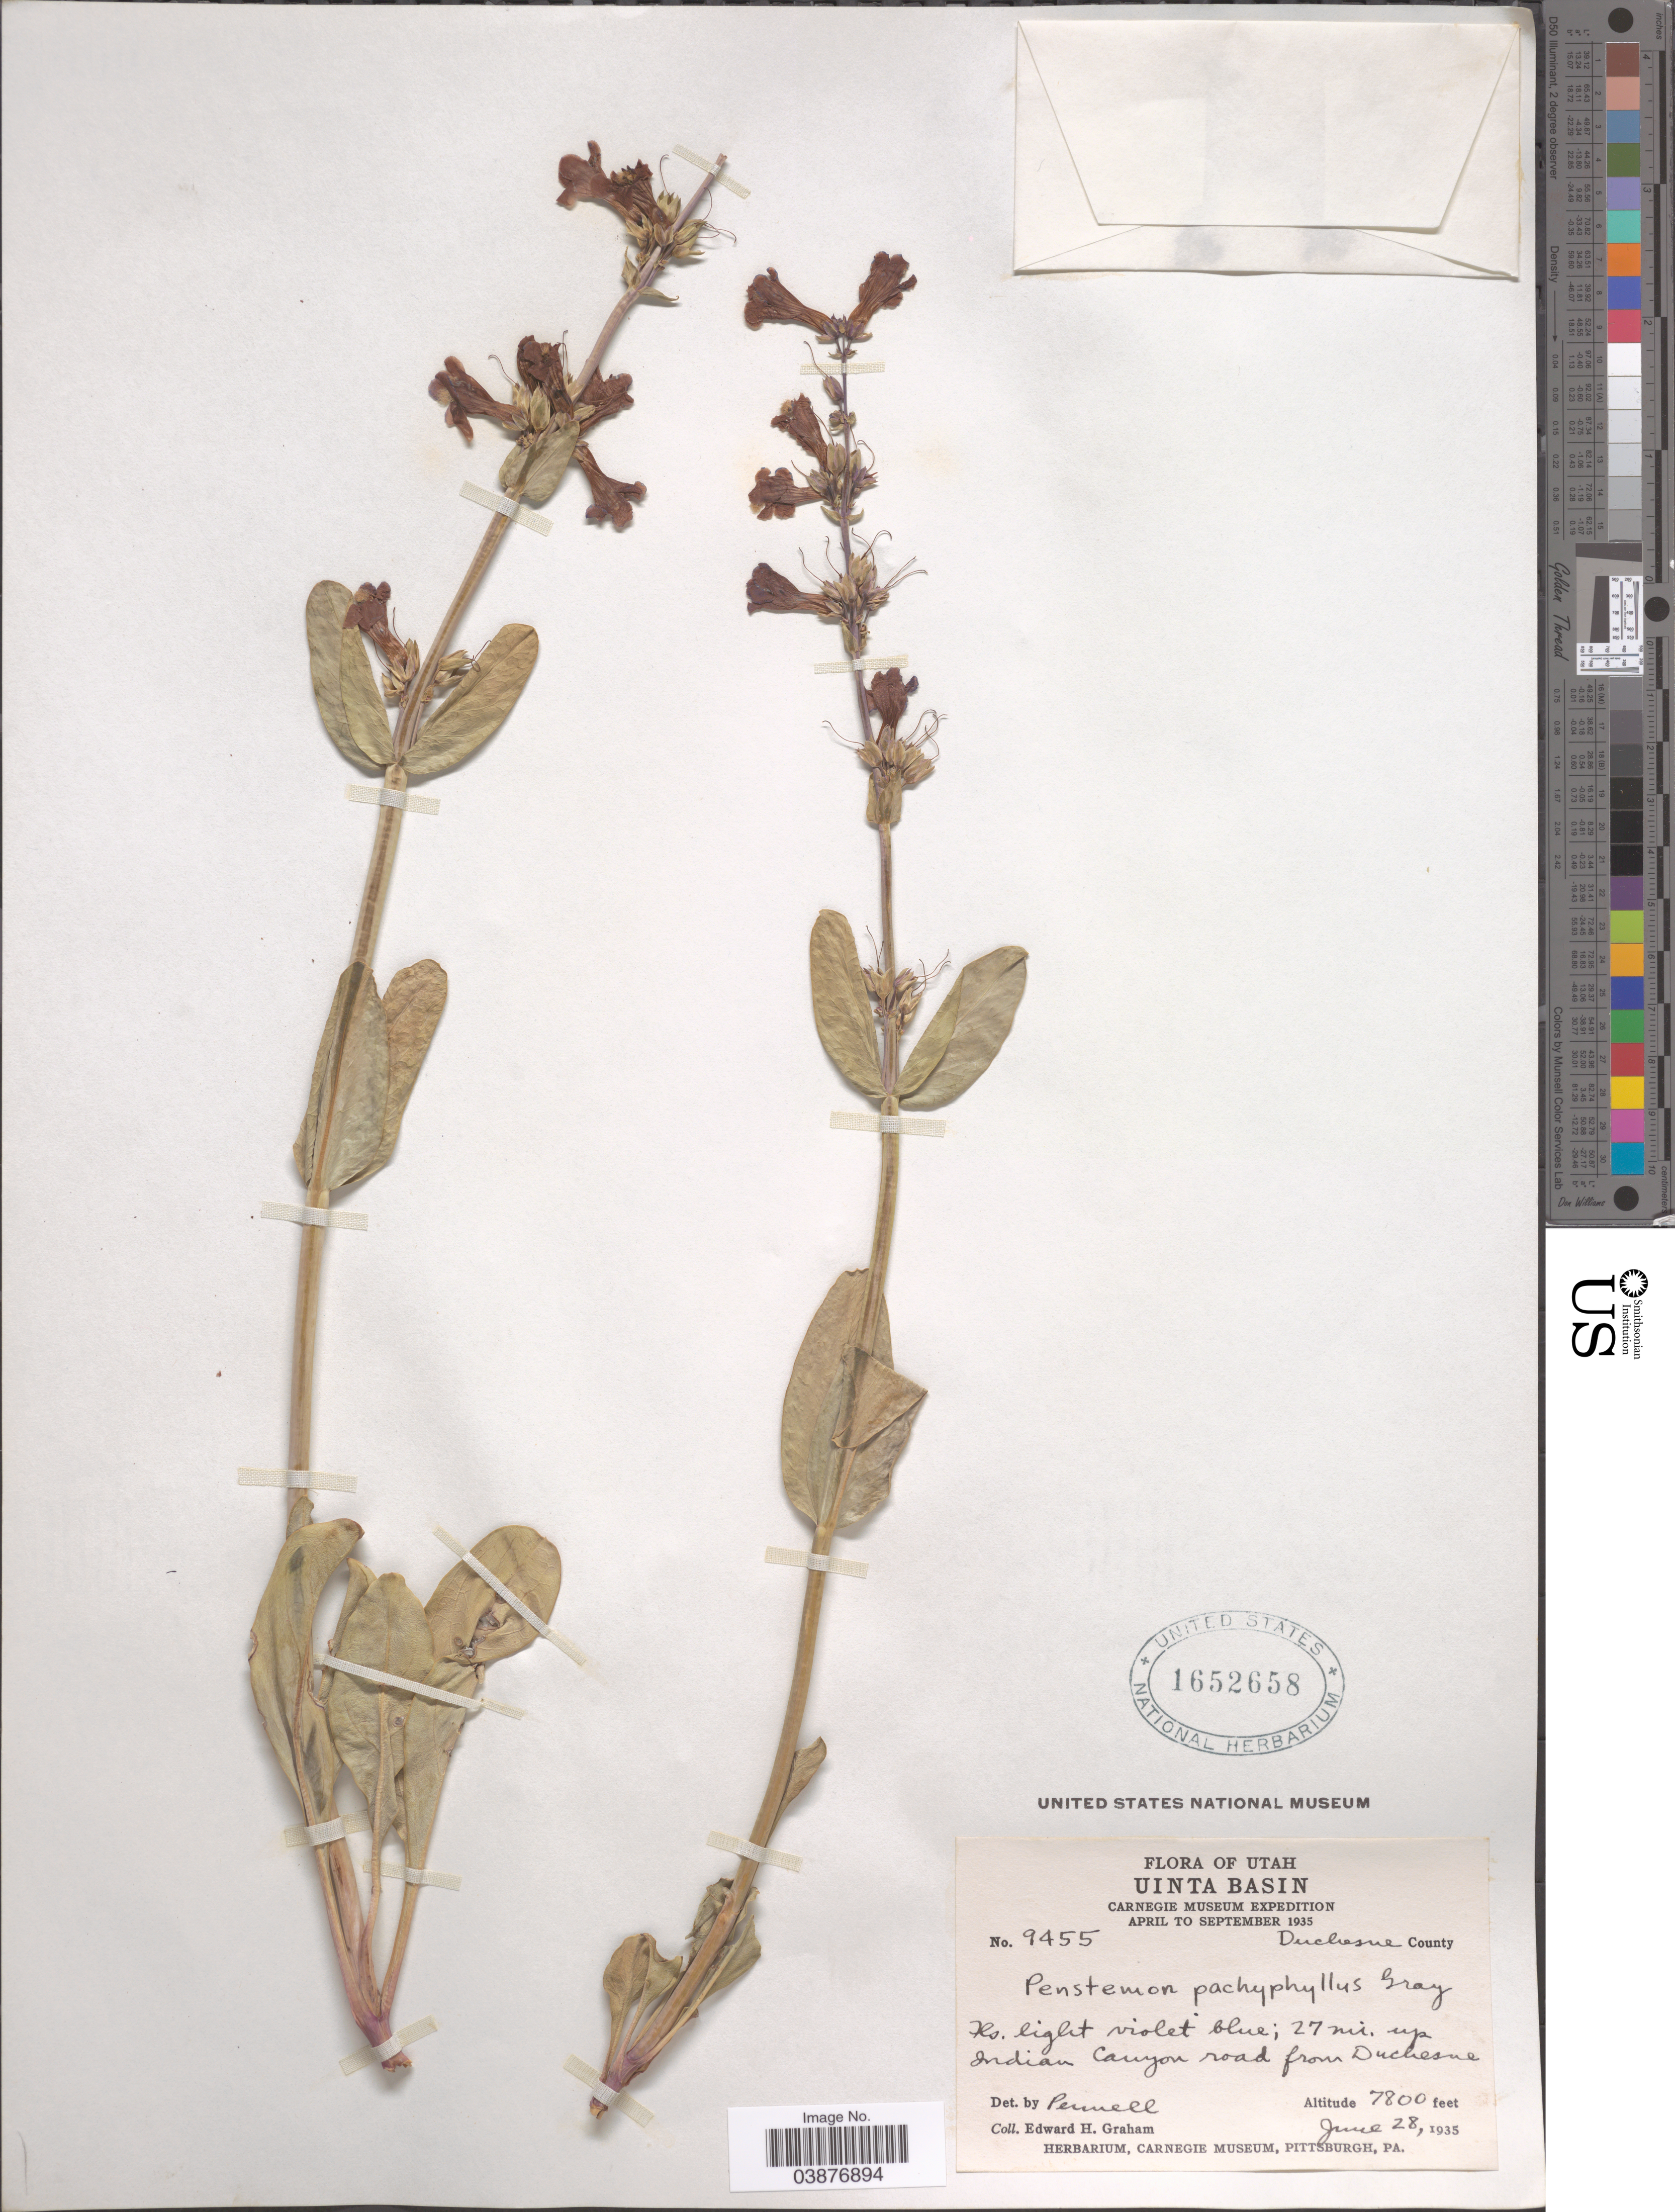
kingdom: Plantae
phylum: Tracheophyta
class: Magnoliopsida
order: Lamiales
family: Plantaginaceae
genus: Penstemon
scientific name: Penstemon pachyphyllus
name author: A. Gray ex Rydb.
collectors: E. H. Graham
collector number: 9455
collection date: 1935-06-28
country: United States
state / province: Utah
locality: Uinta Basin. Indian Cayon road from Duchesne.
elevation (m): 2377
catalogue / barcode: US 1652658